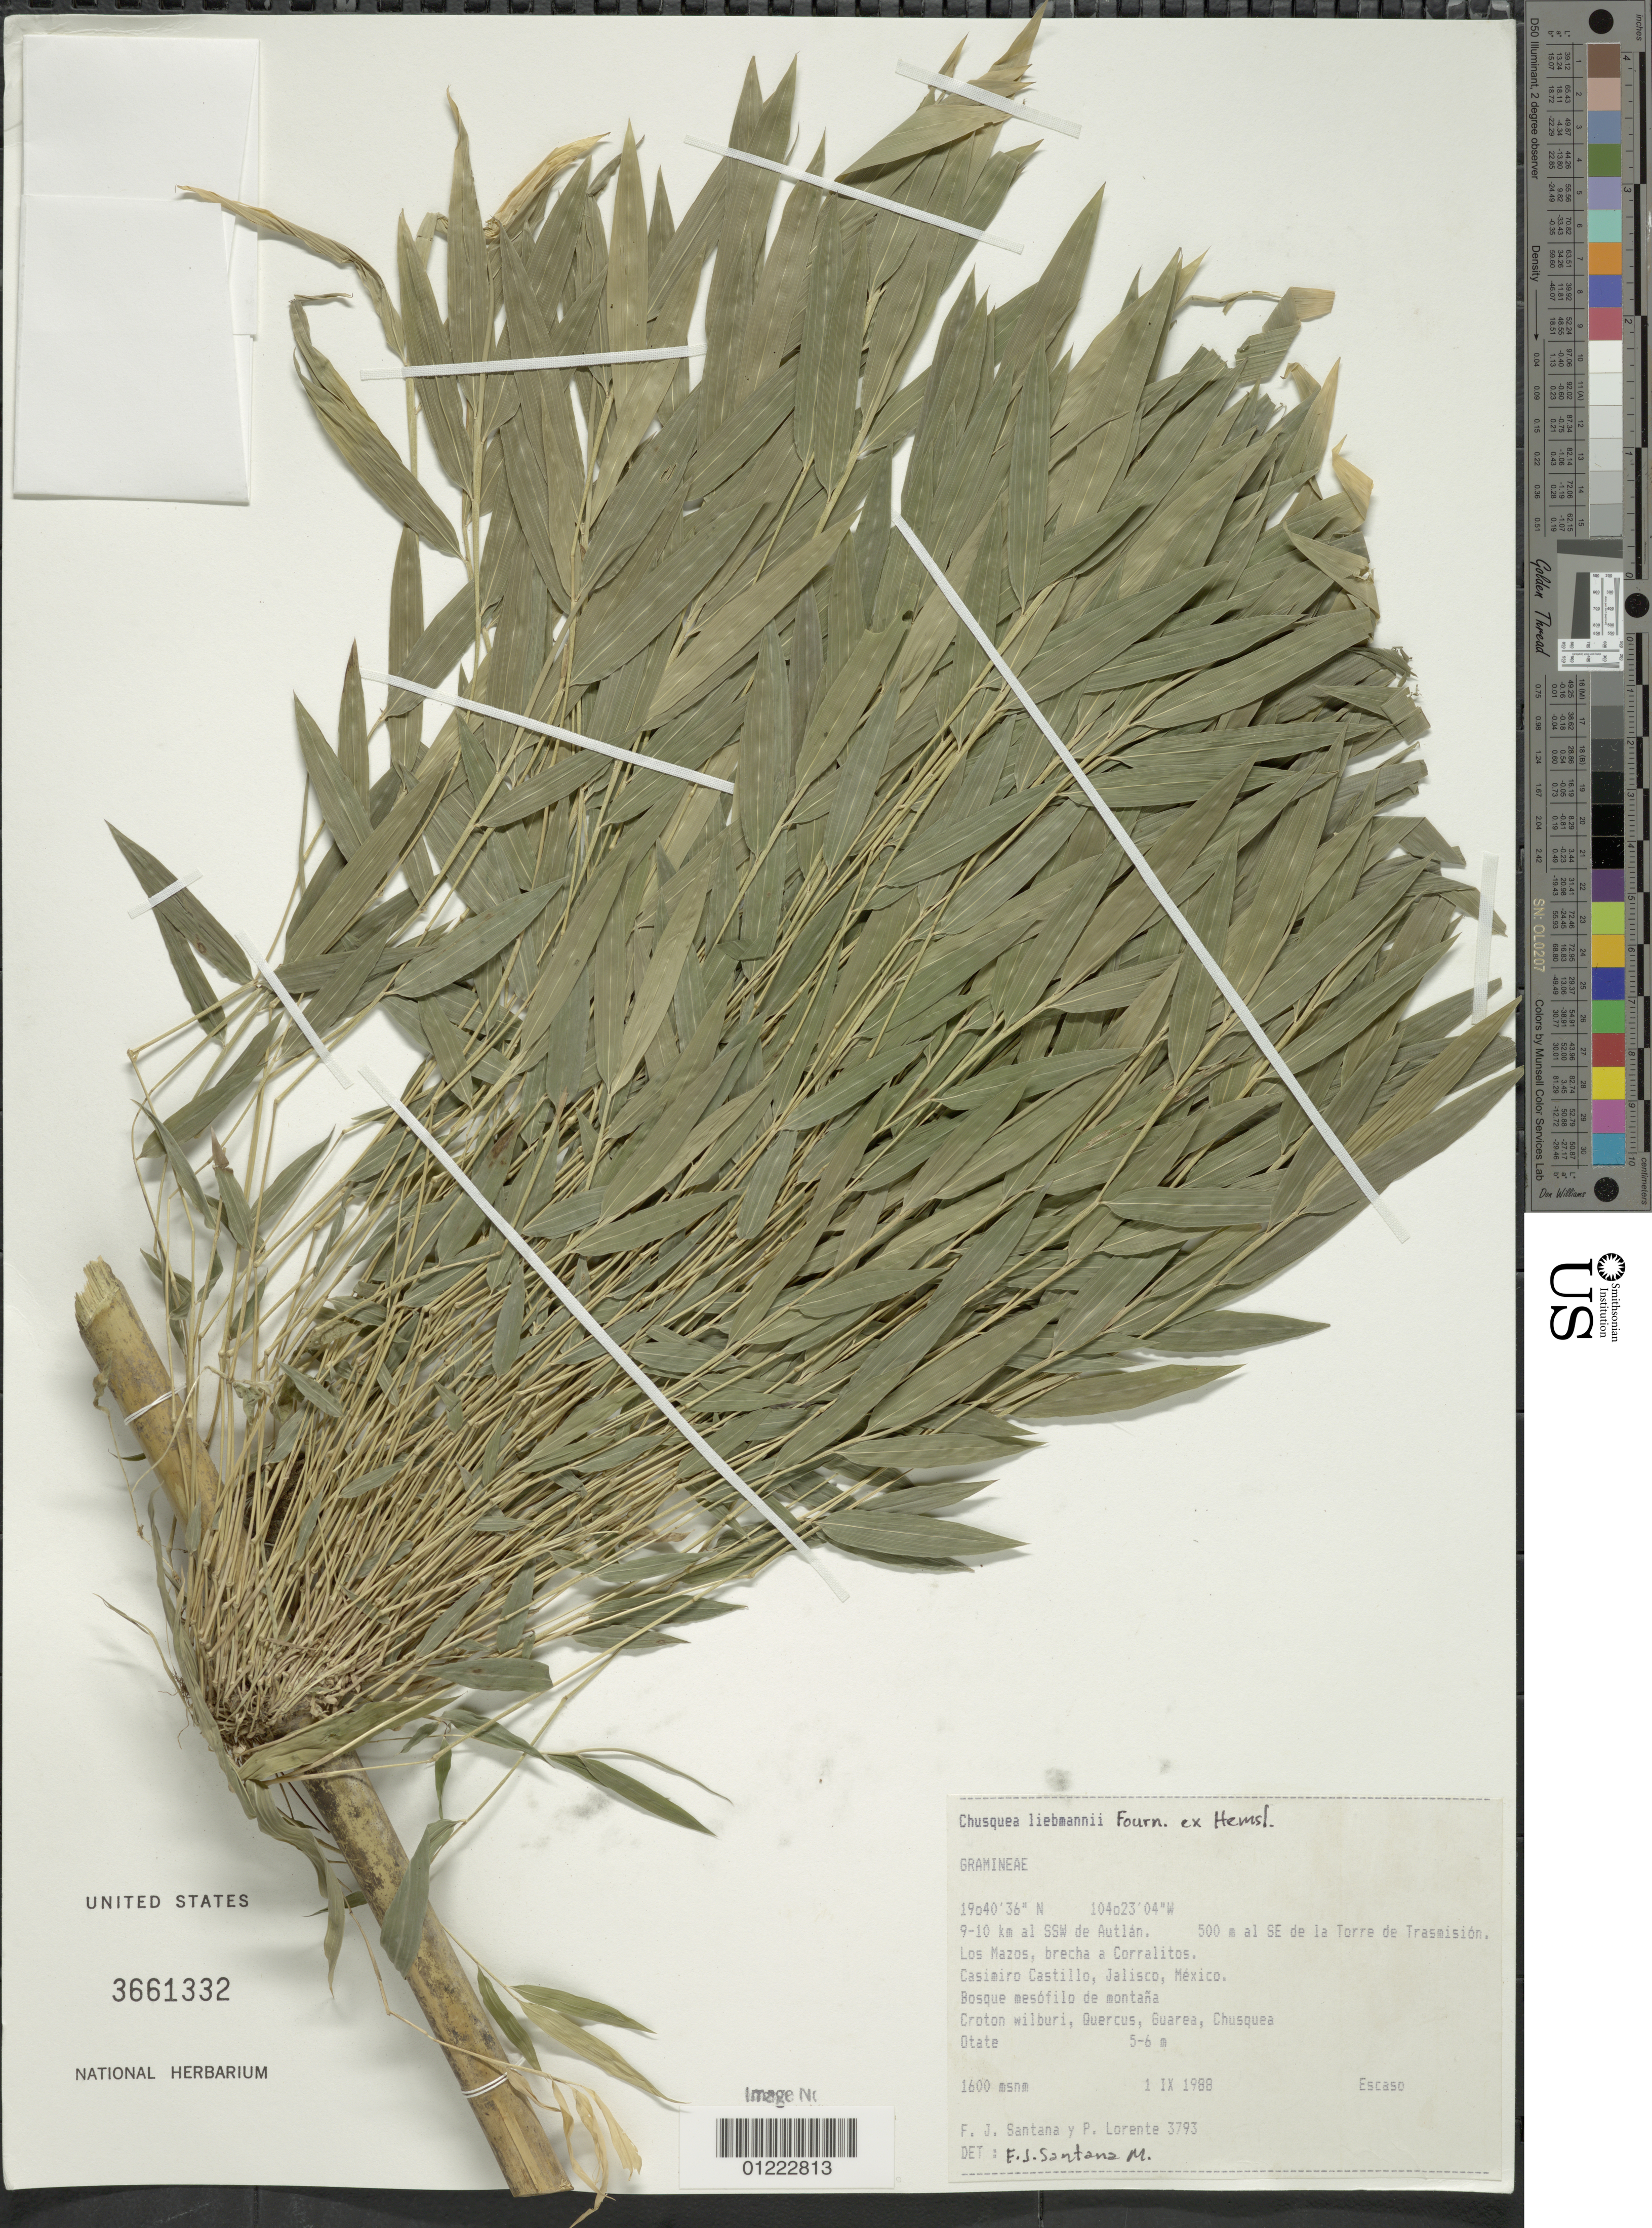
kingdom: Plantae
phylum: Tracheophyta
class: Liliopsida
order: Poales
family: Poaceae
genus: Chusquea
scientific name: Chusquea liebmannii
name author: E. Fourn.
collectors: F. J. Santana M. & P. Lorente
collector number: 3793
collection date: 1988-09-01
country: Mexico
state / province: Jalisco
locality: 9-10 km al SS$ de Autlan, 500 m al SE de la Torre de Trasmision. Los Mazos, brecha a Corralitos.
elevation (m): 1600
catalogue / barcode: US 3661332